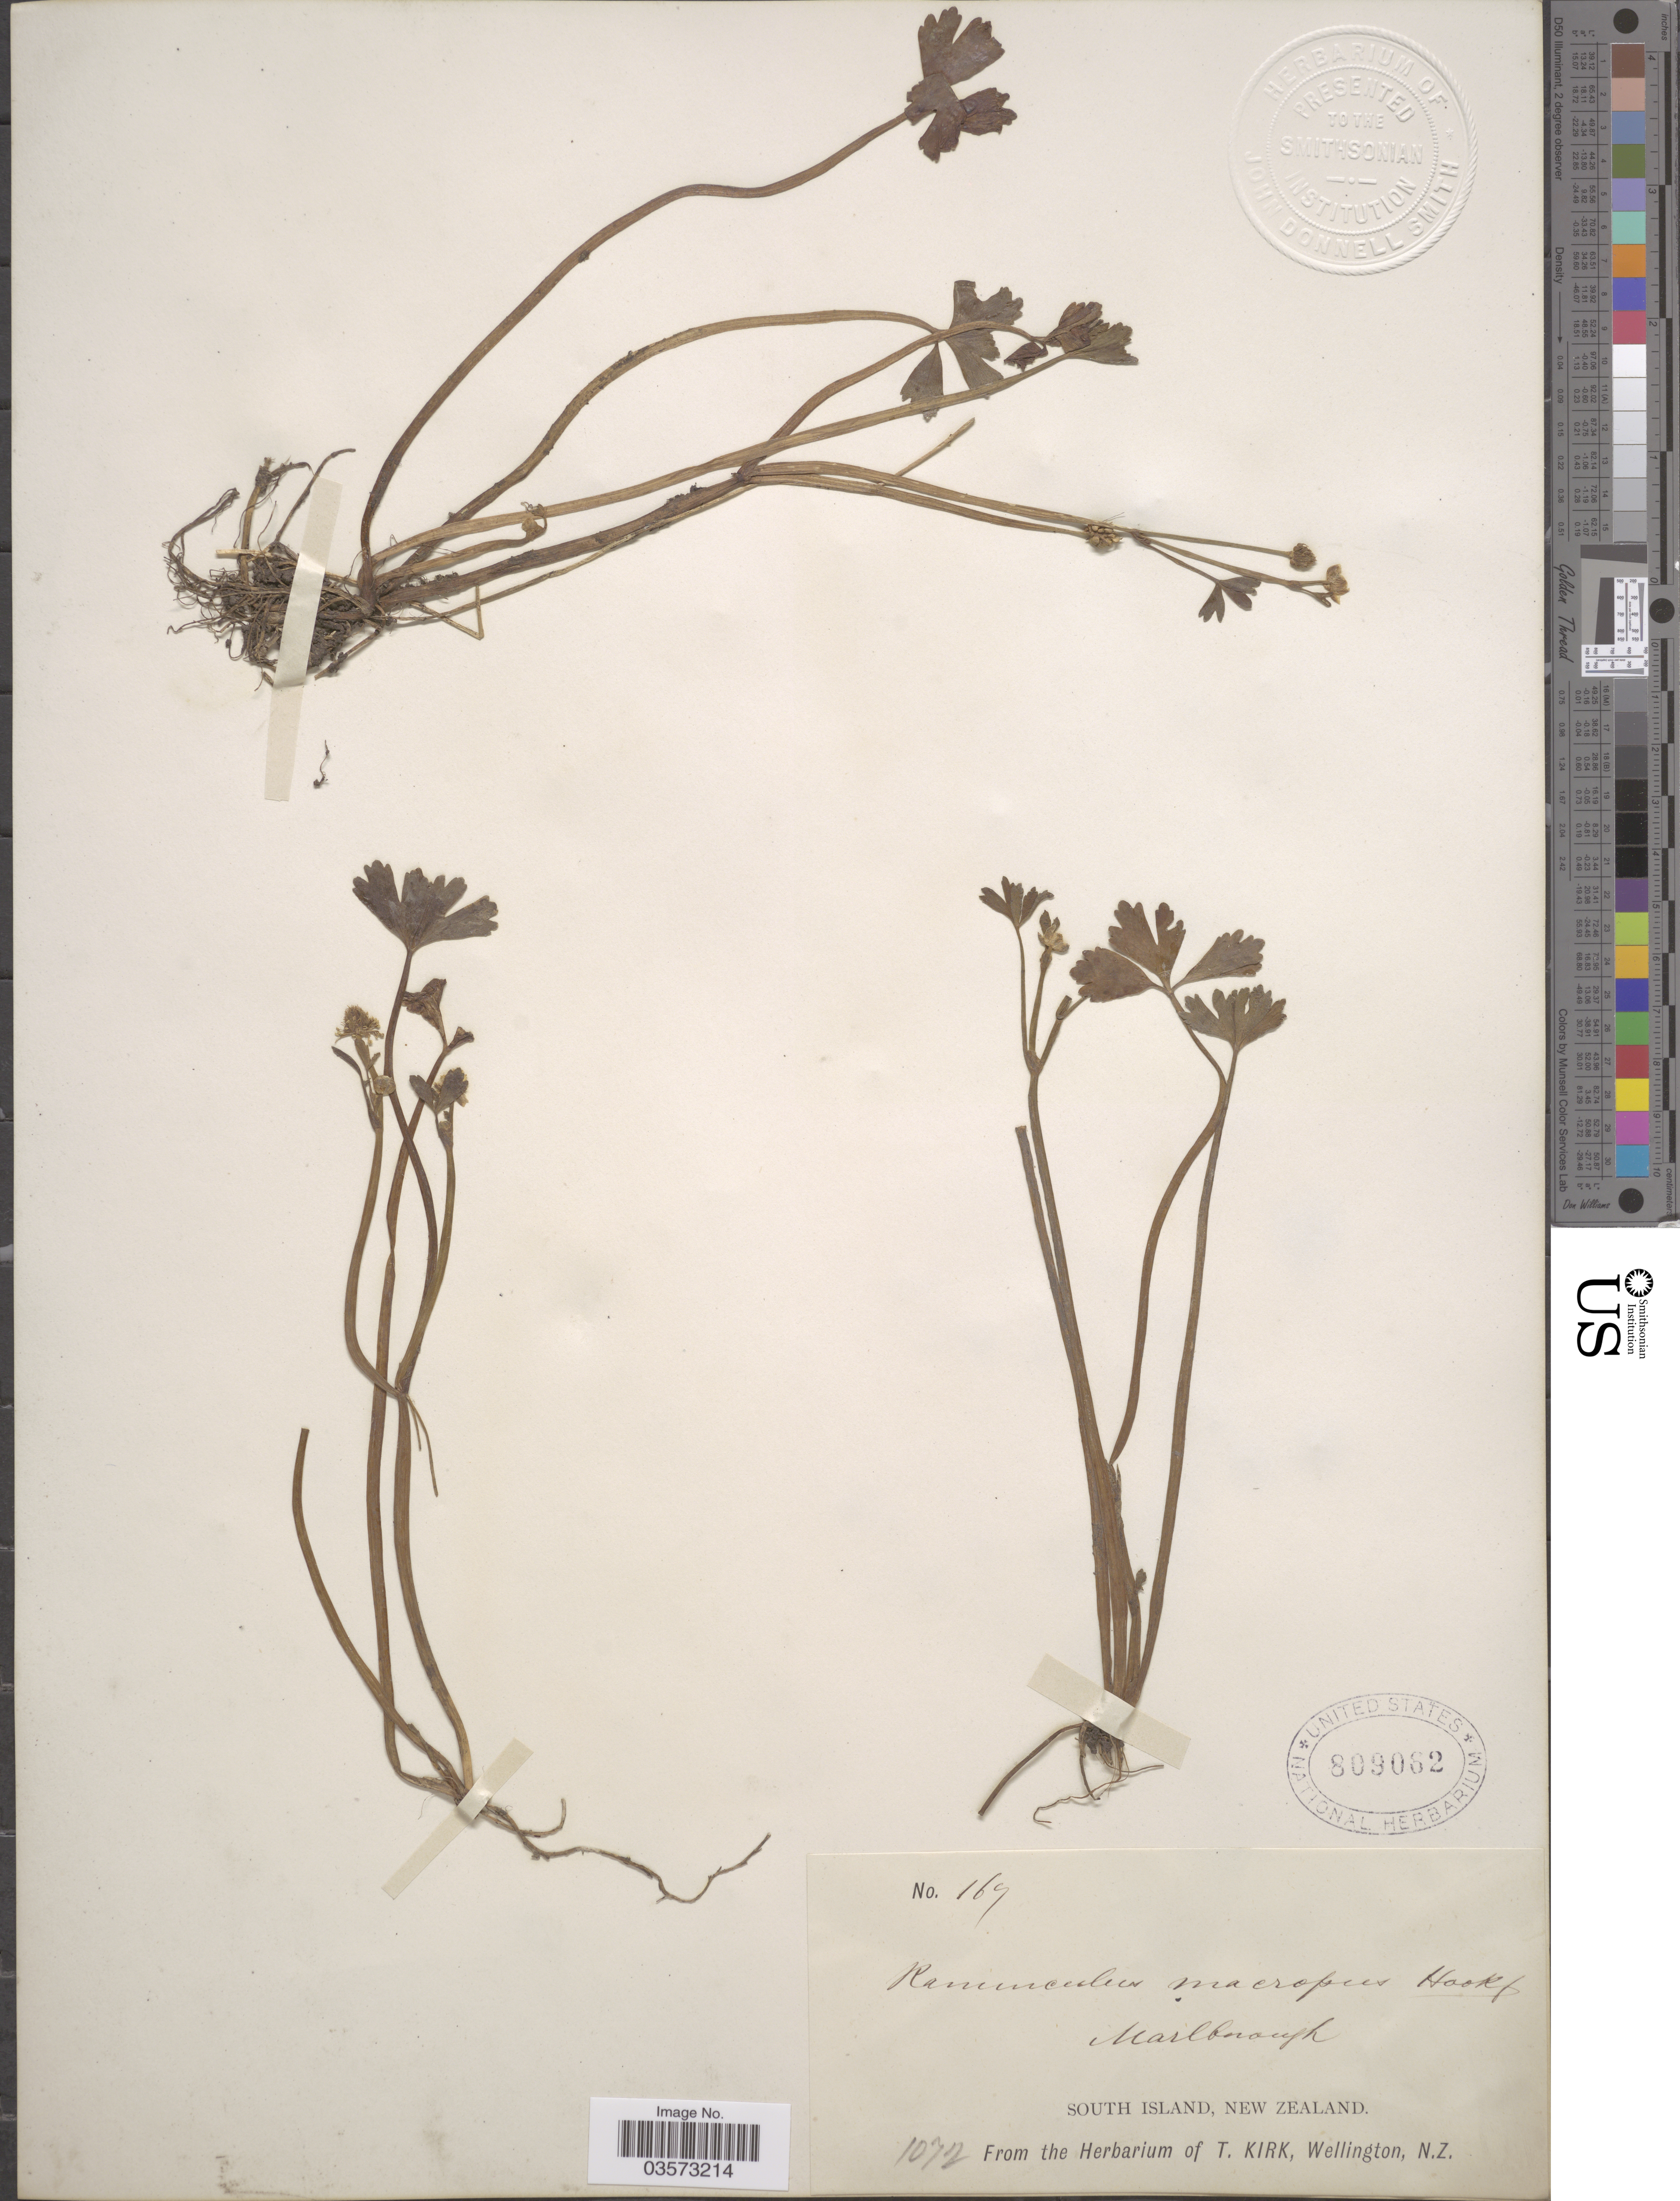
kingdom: Plantae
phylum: Tracheophyta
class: Magnoliopsida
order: Ranunculales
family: Ranunculaceae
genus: Ranunculus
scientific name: Ranunculus macropus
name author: Hook. f.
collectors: ex herb. T. Kirk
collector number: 167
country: New Zealand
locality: Marlborough. South Island.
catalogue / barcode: US 809062